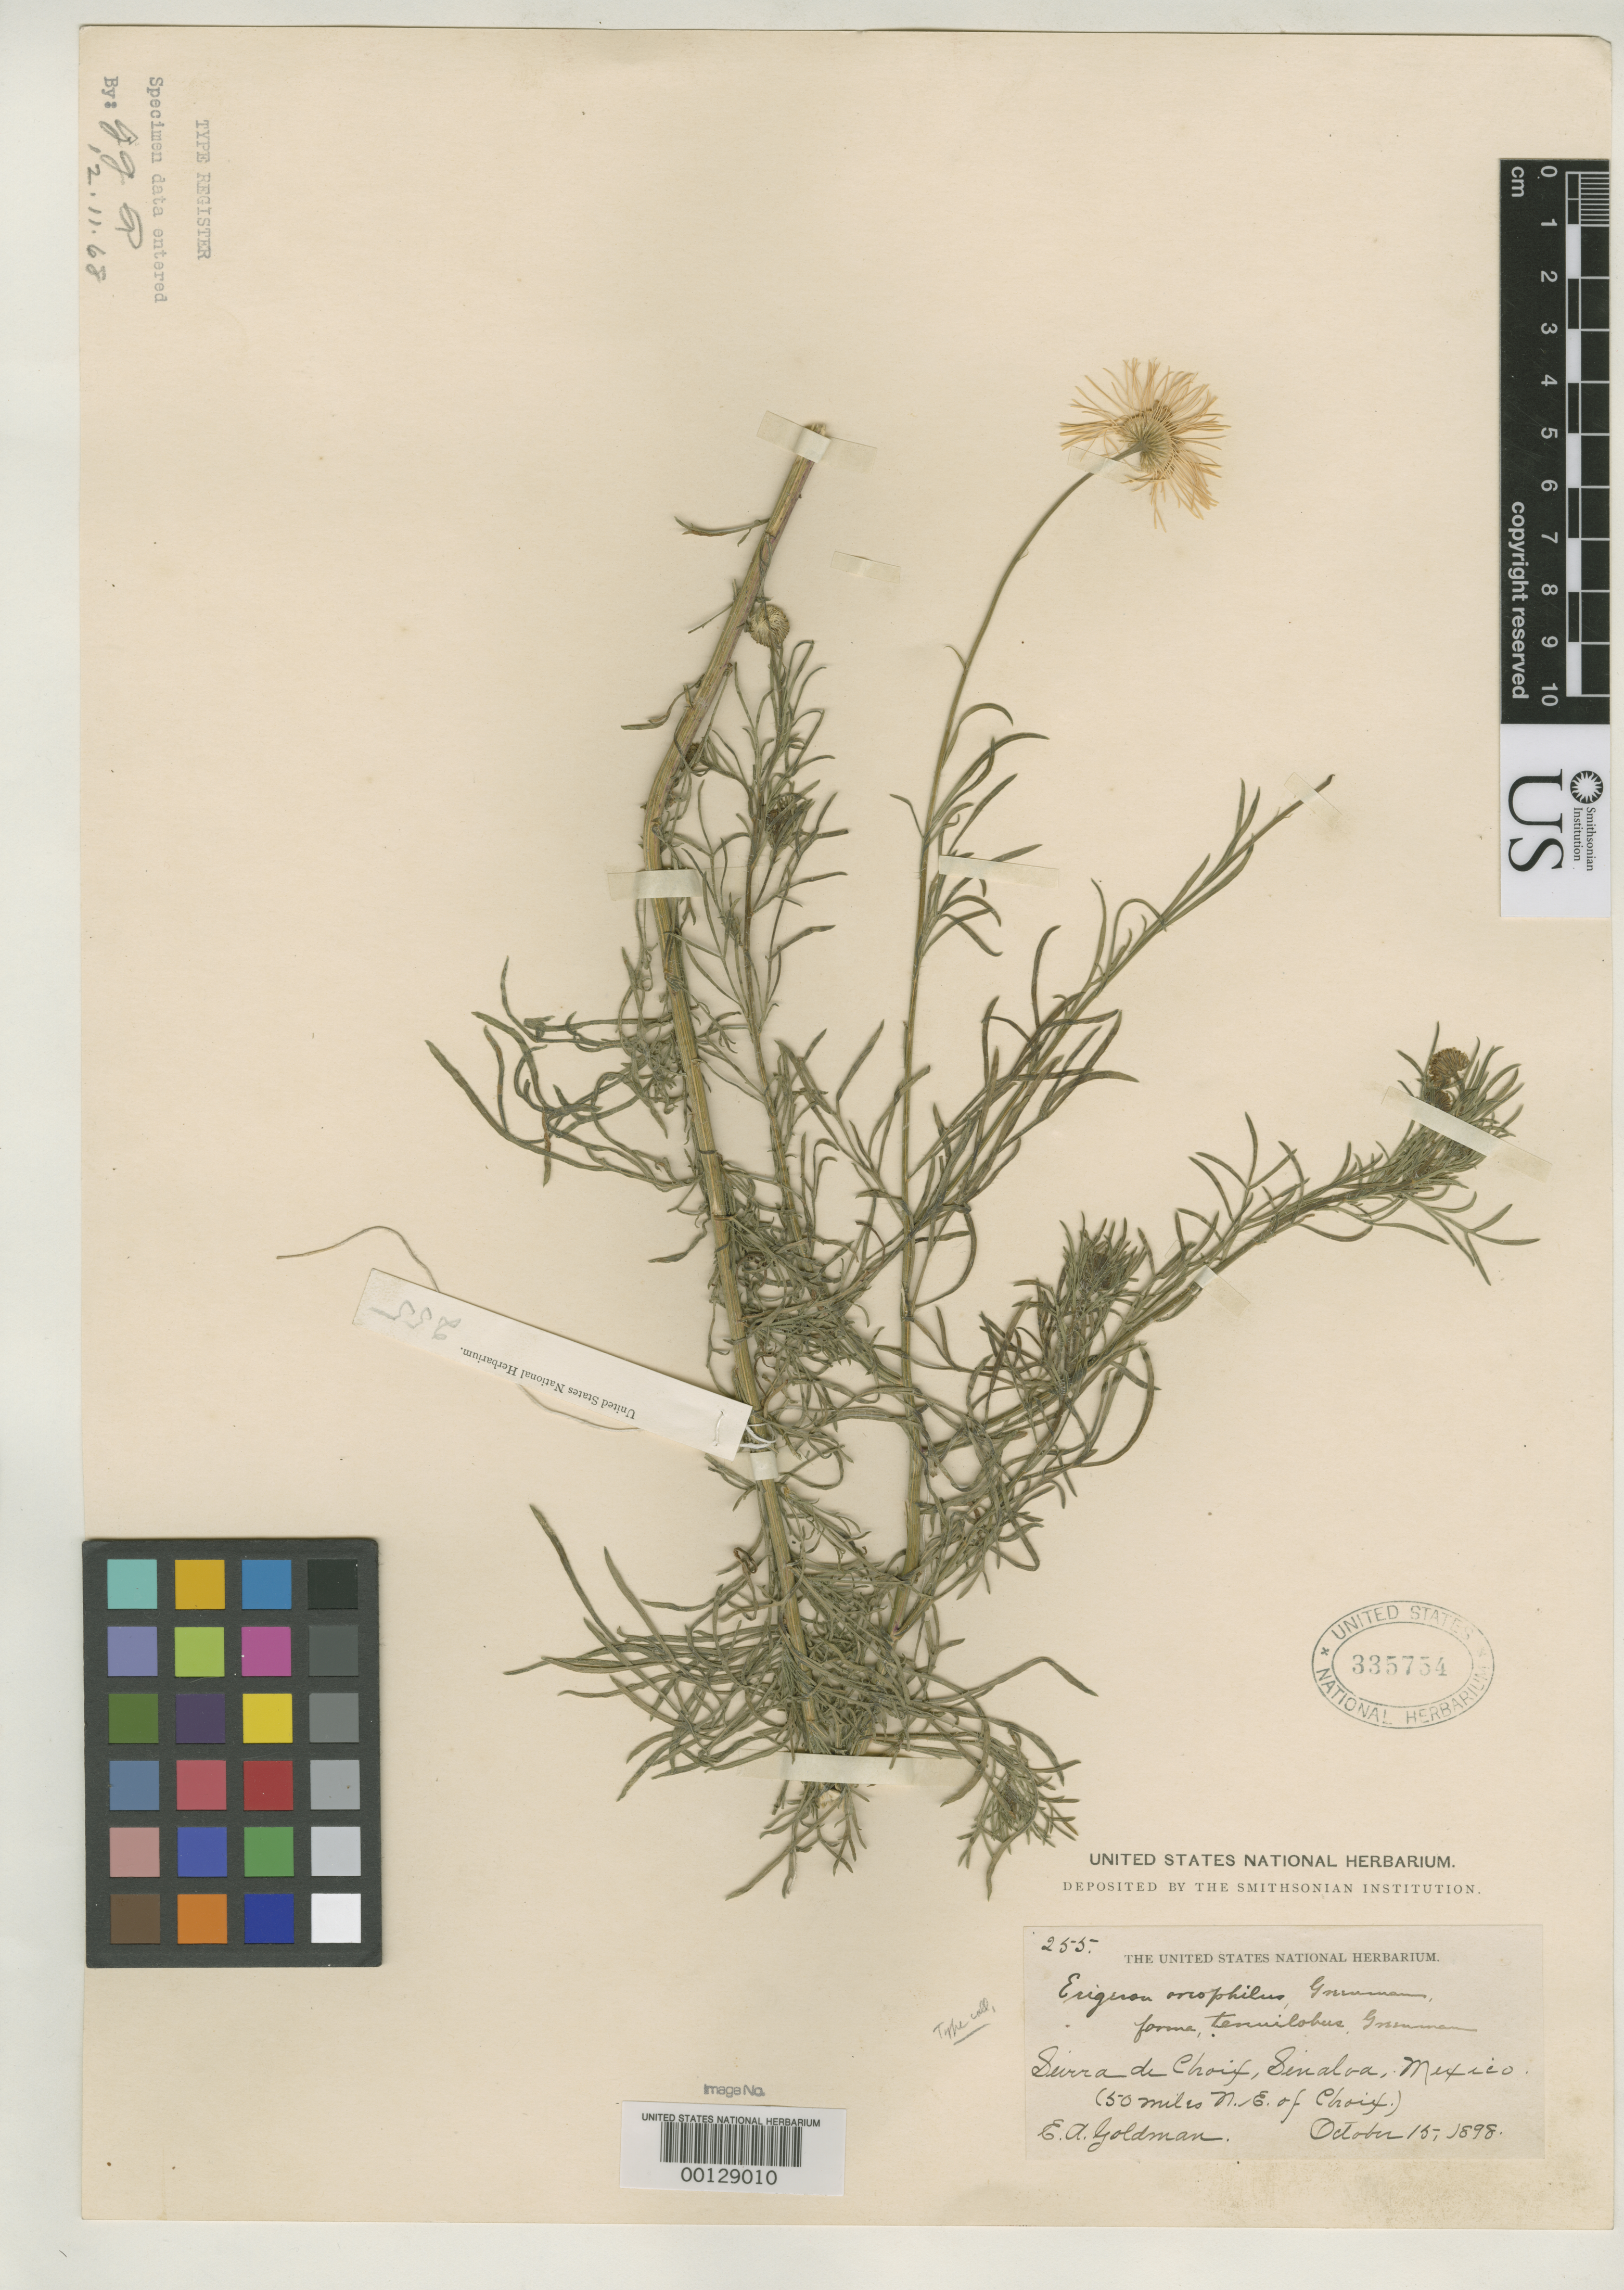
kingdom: Plantae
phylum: Tracheophyta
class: Magnoliopsida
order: Asterales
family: Asteraceae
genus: Erigeron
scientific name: Erigeron oreophilus f. tenuilobus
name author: Greenm.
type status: Type Collection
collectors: E. A. Goldman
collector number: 255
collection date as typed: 15 Oct 1895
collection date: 1895-10-15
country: Mexico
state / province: Sinaloa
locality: Sierra de Choix.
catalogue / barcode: US 335754